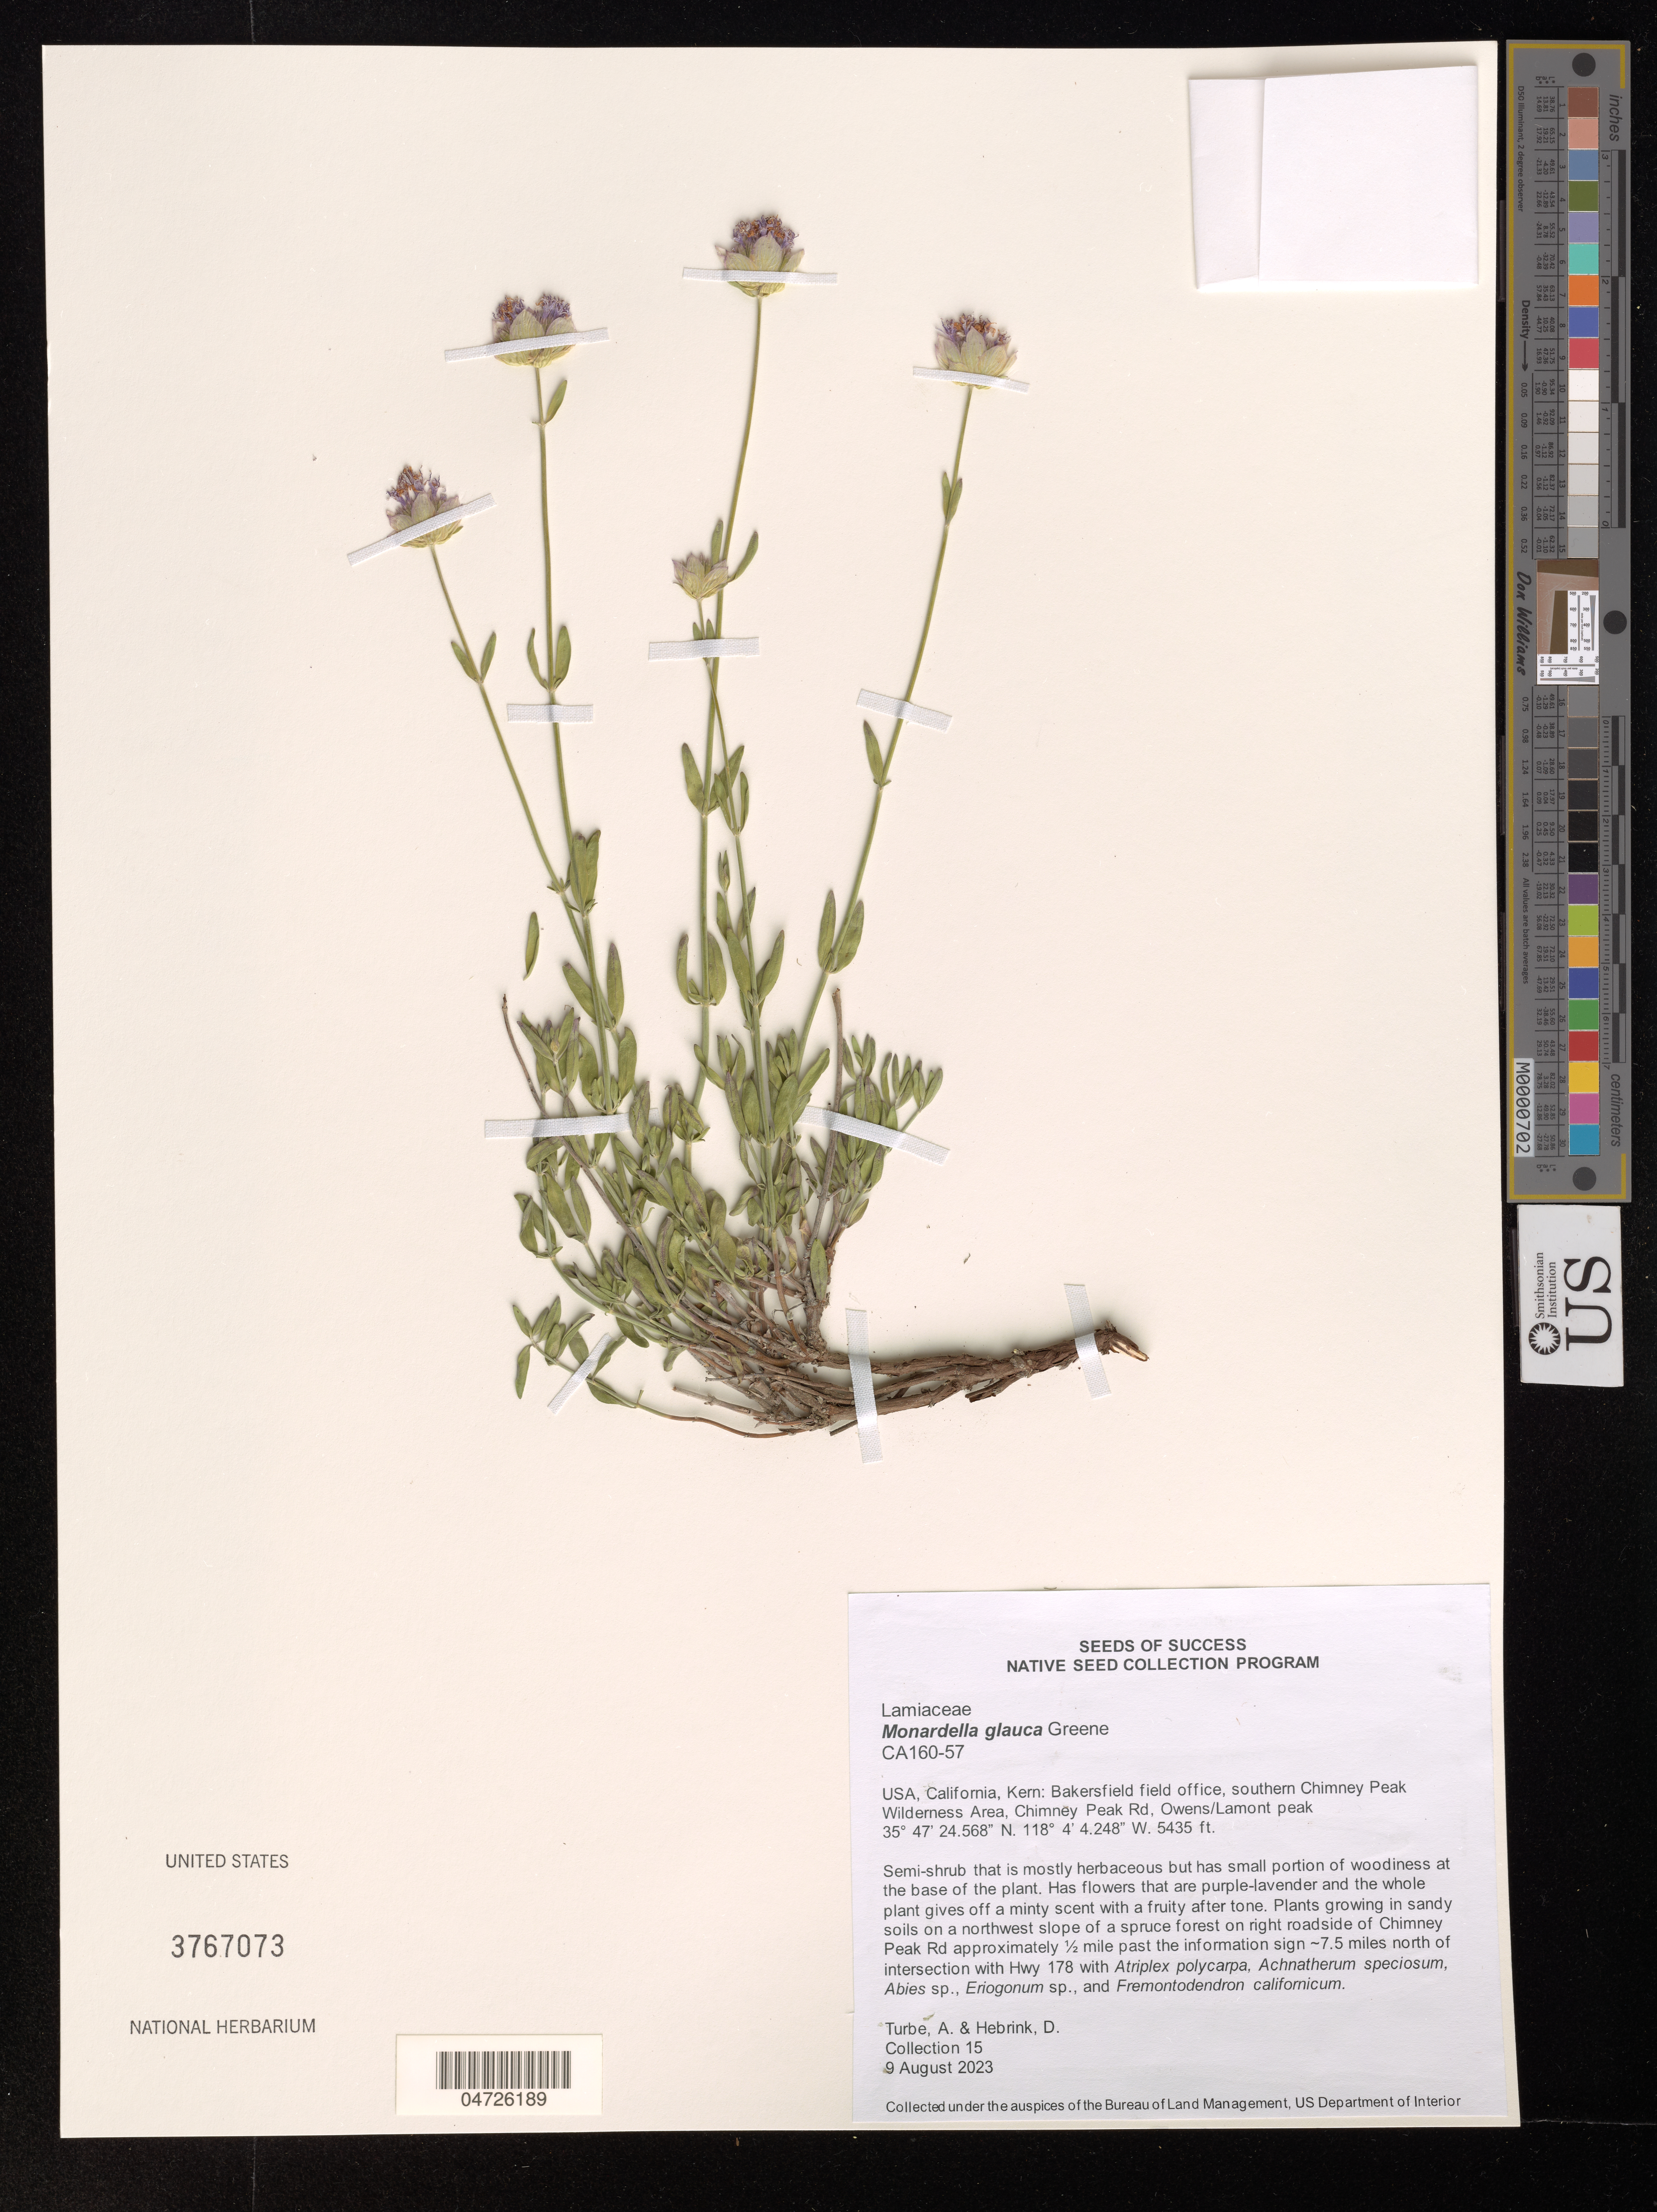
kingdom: Plantae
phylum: Tracheophyta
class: Magnoliopsida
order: Lamiales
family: Lamiaceae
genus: Monardella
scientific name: Monardella glauca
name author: Greene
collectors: A. Turbe & D. Hebrink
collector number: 15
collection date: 2023-08-09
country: United States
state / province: California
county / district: Kern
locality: Kern: Bakersfield field office, southern Chimney Peak Wilderness Area, Chimney Peak Rd, Owens/Lamont peak. Plants growing in sandy soils on a northwest slope of a spruce forest on right roadside of Chimney Peak Rd approximately ½ mile past the information sign ~7.5 miles north of intersection with Hwy 178.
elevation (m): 1657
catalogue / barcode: US 3767073